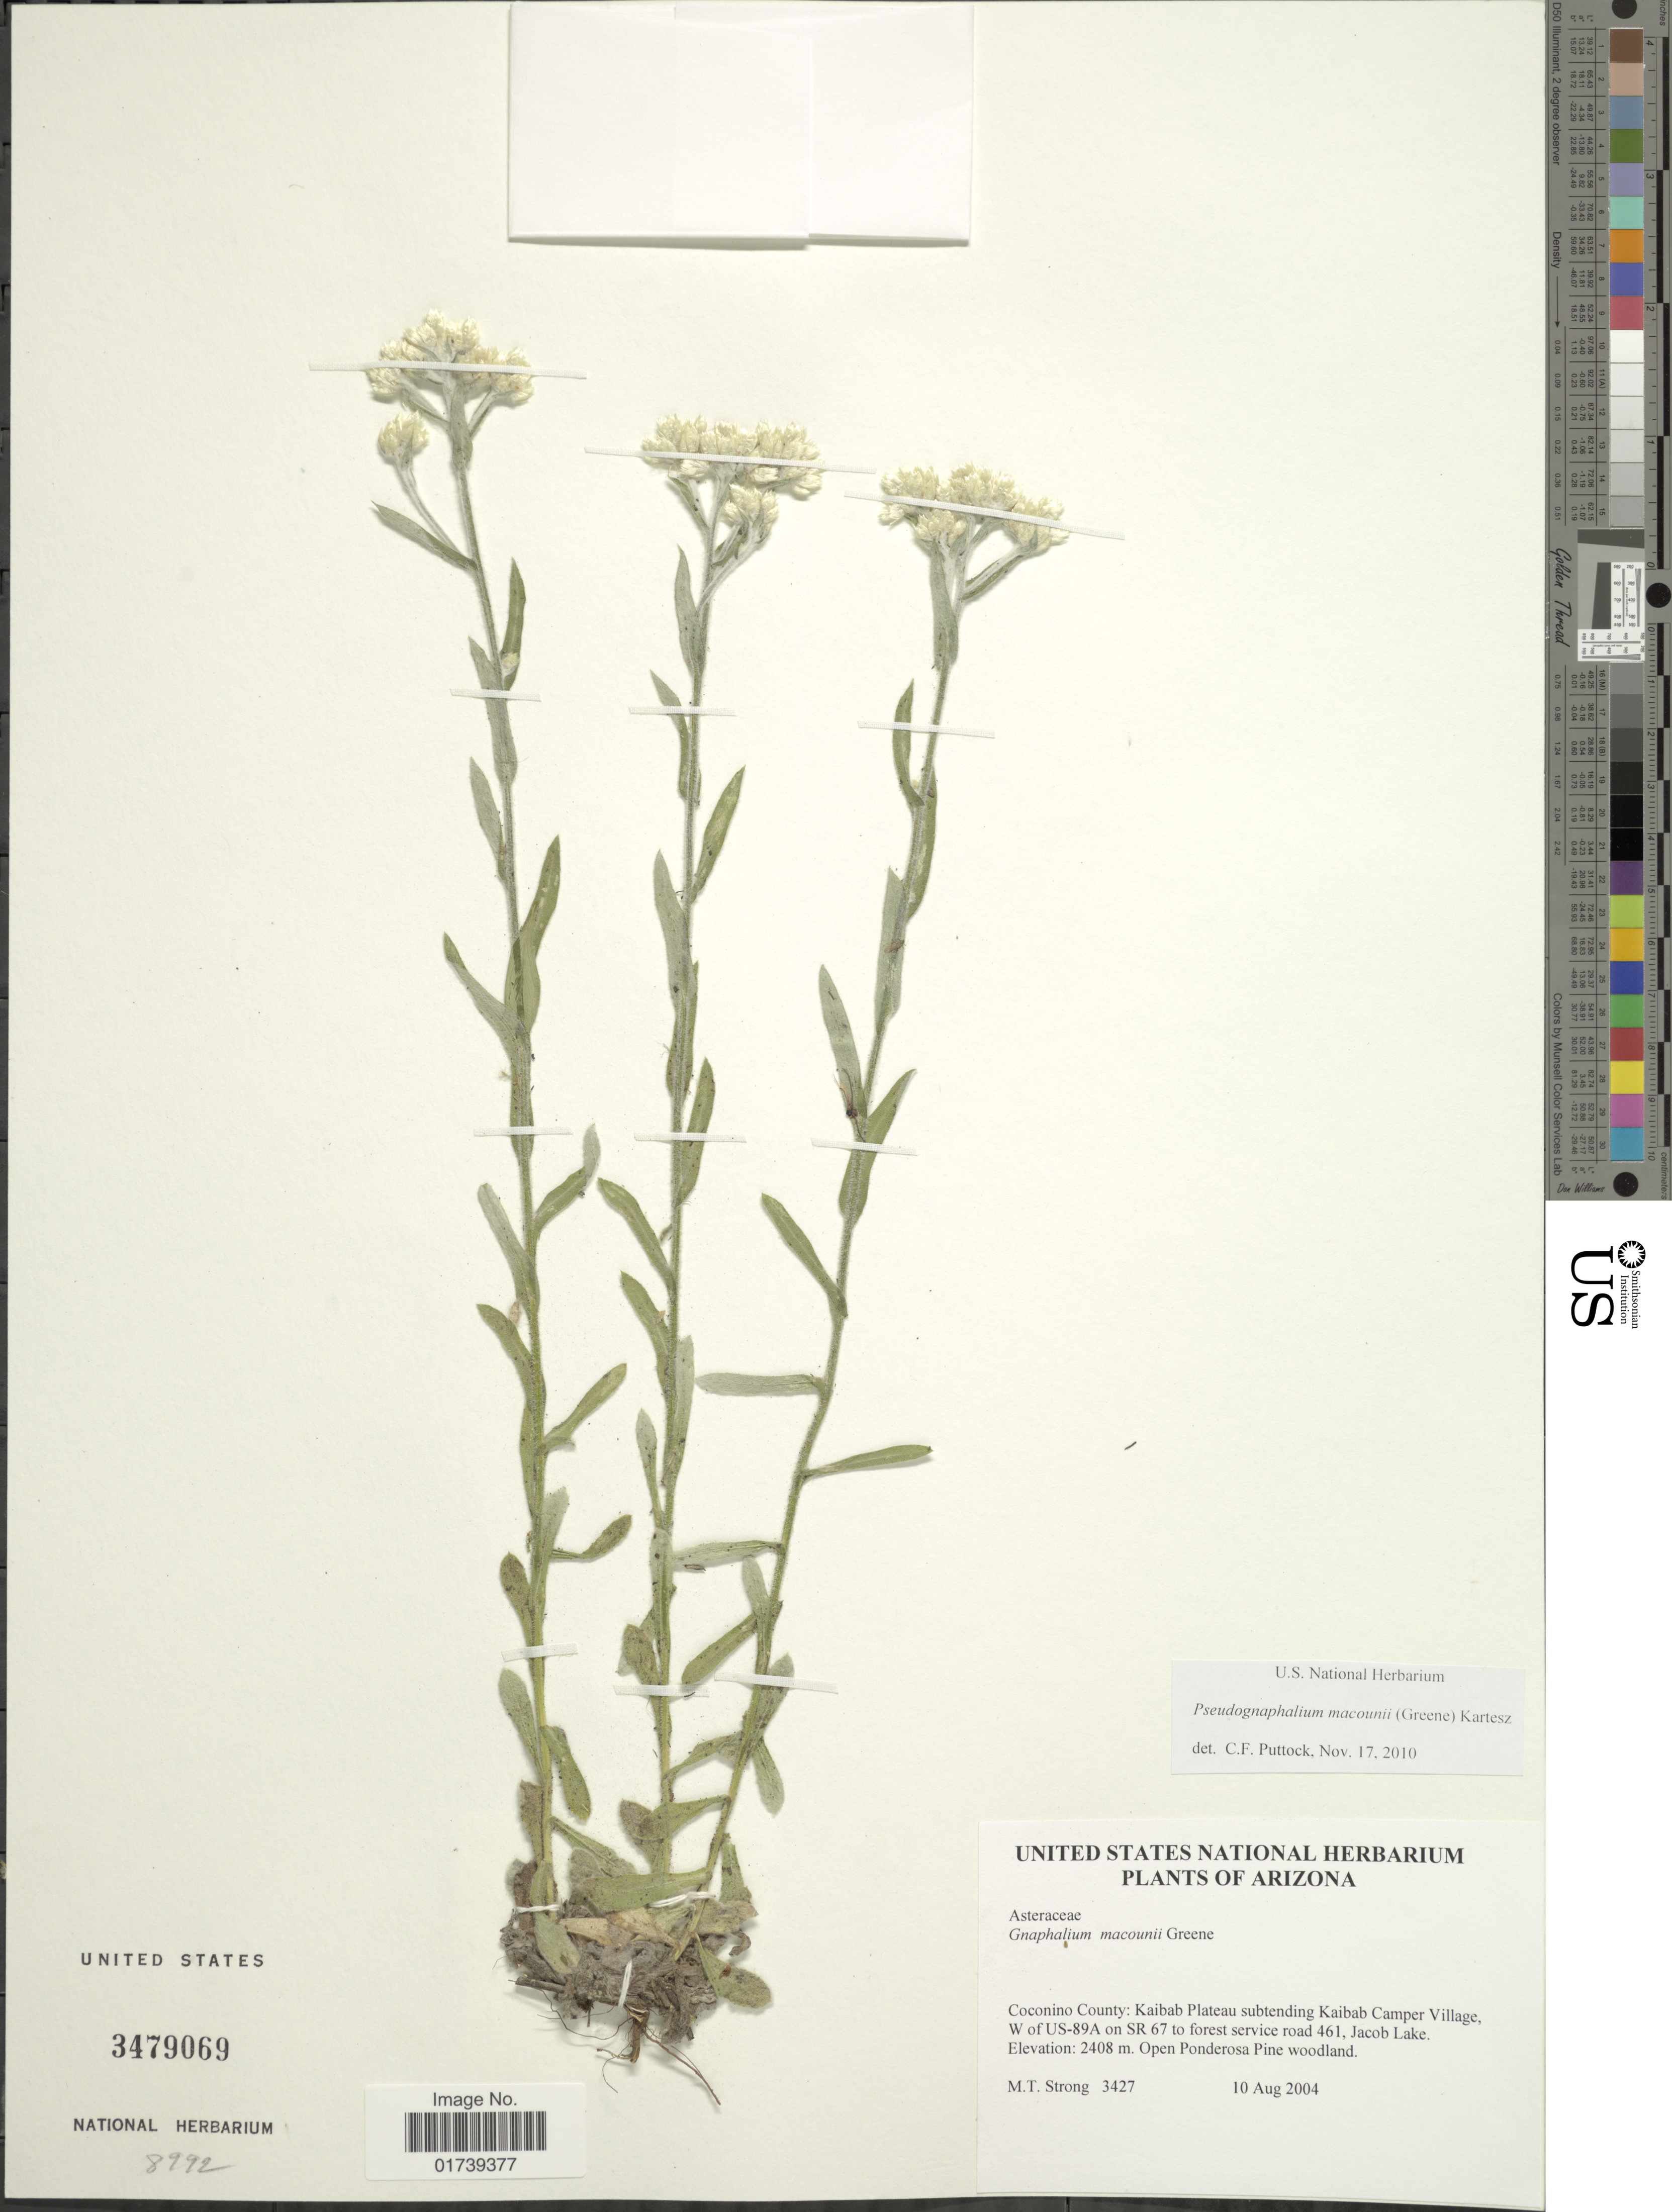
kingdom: Plantae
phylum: Tracheophyta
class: Magnoliopsida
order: Asterales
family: Asteraceae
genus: Pseudognaphalium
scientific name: Pseudognaphalium macounii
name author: (Greene) Kartesz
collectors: M. T. Strong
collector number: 3427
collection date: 2004-08-10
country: United States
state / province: Arizona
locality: Coconino County: Kaibab Plateau subtending Kaibab Camper Village, W of US-89A on SR 67 to forest service road 461, Jacob Lake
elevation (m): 2408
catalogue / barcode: US 3479069